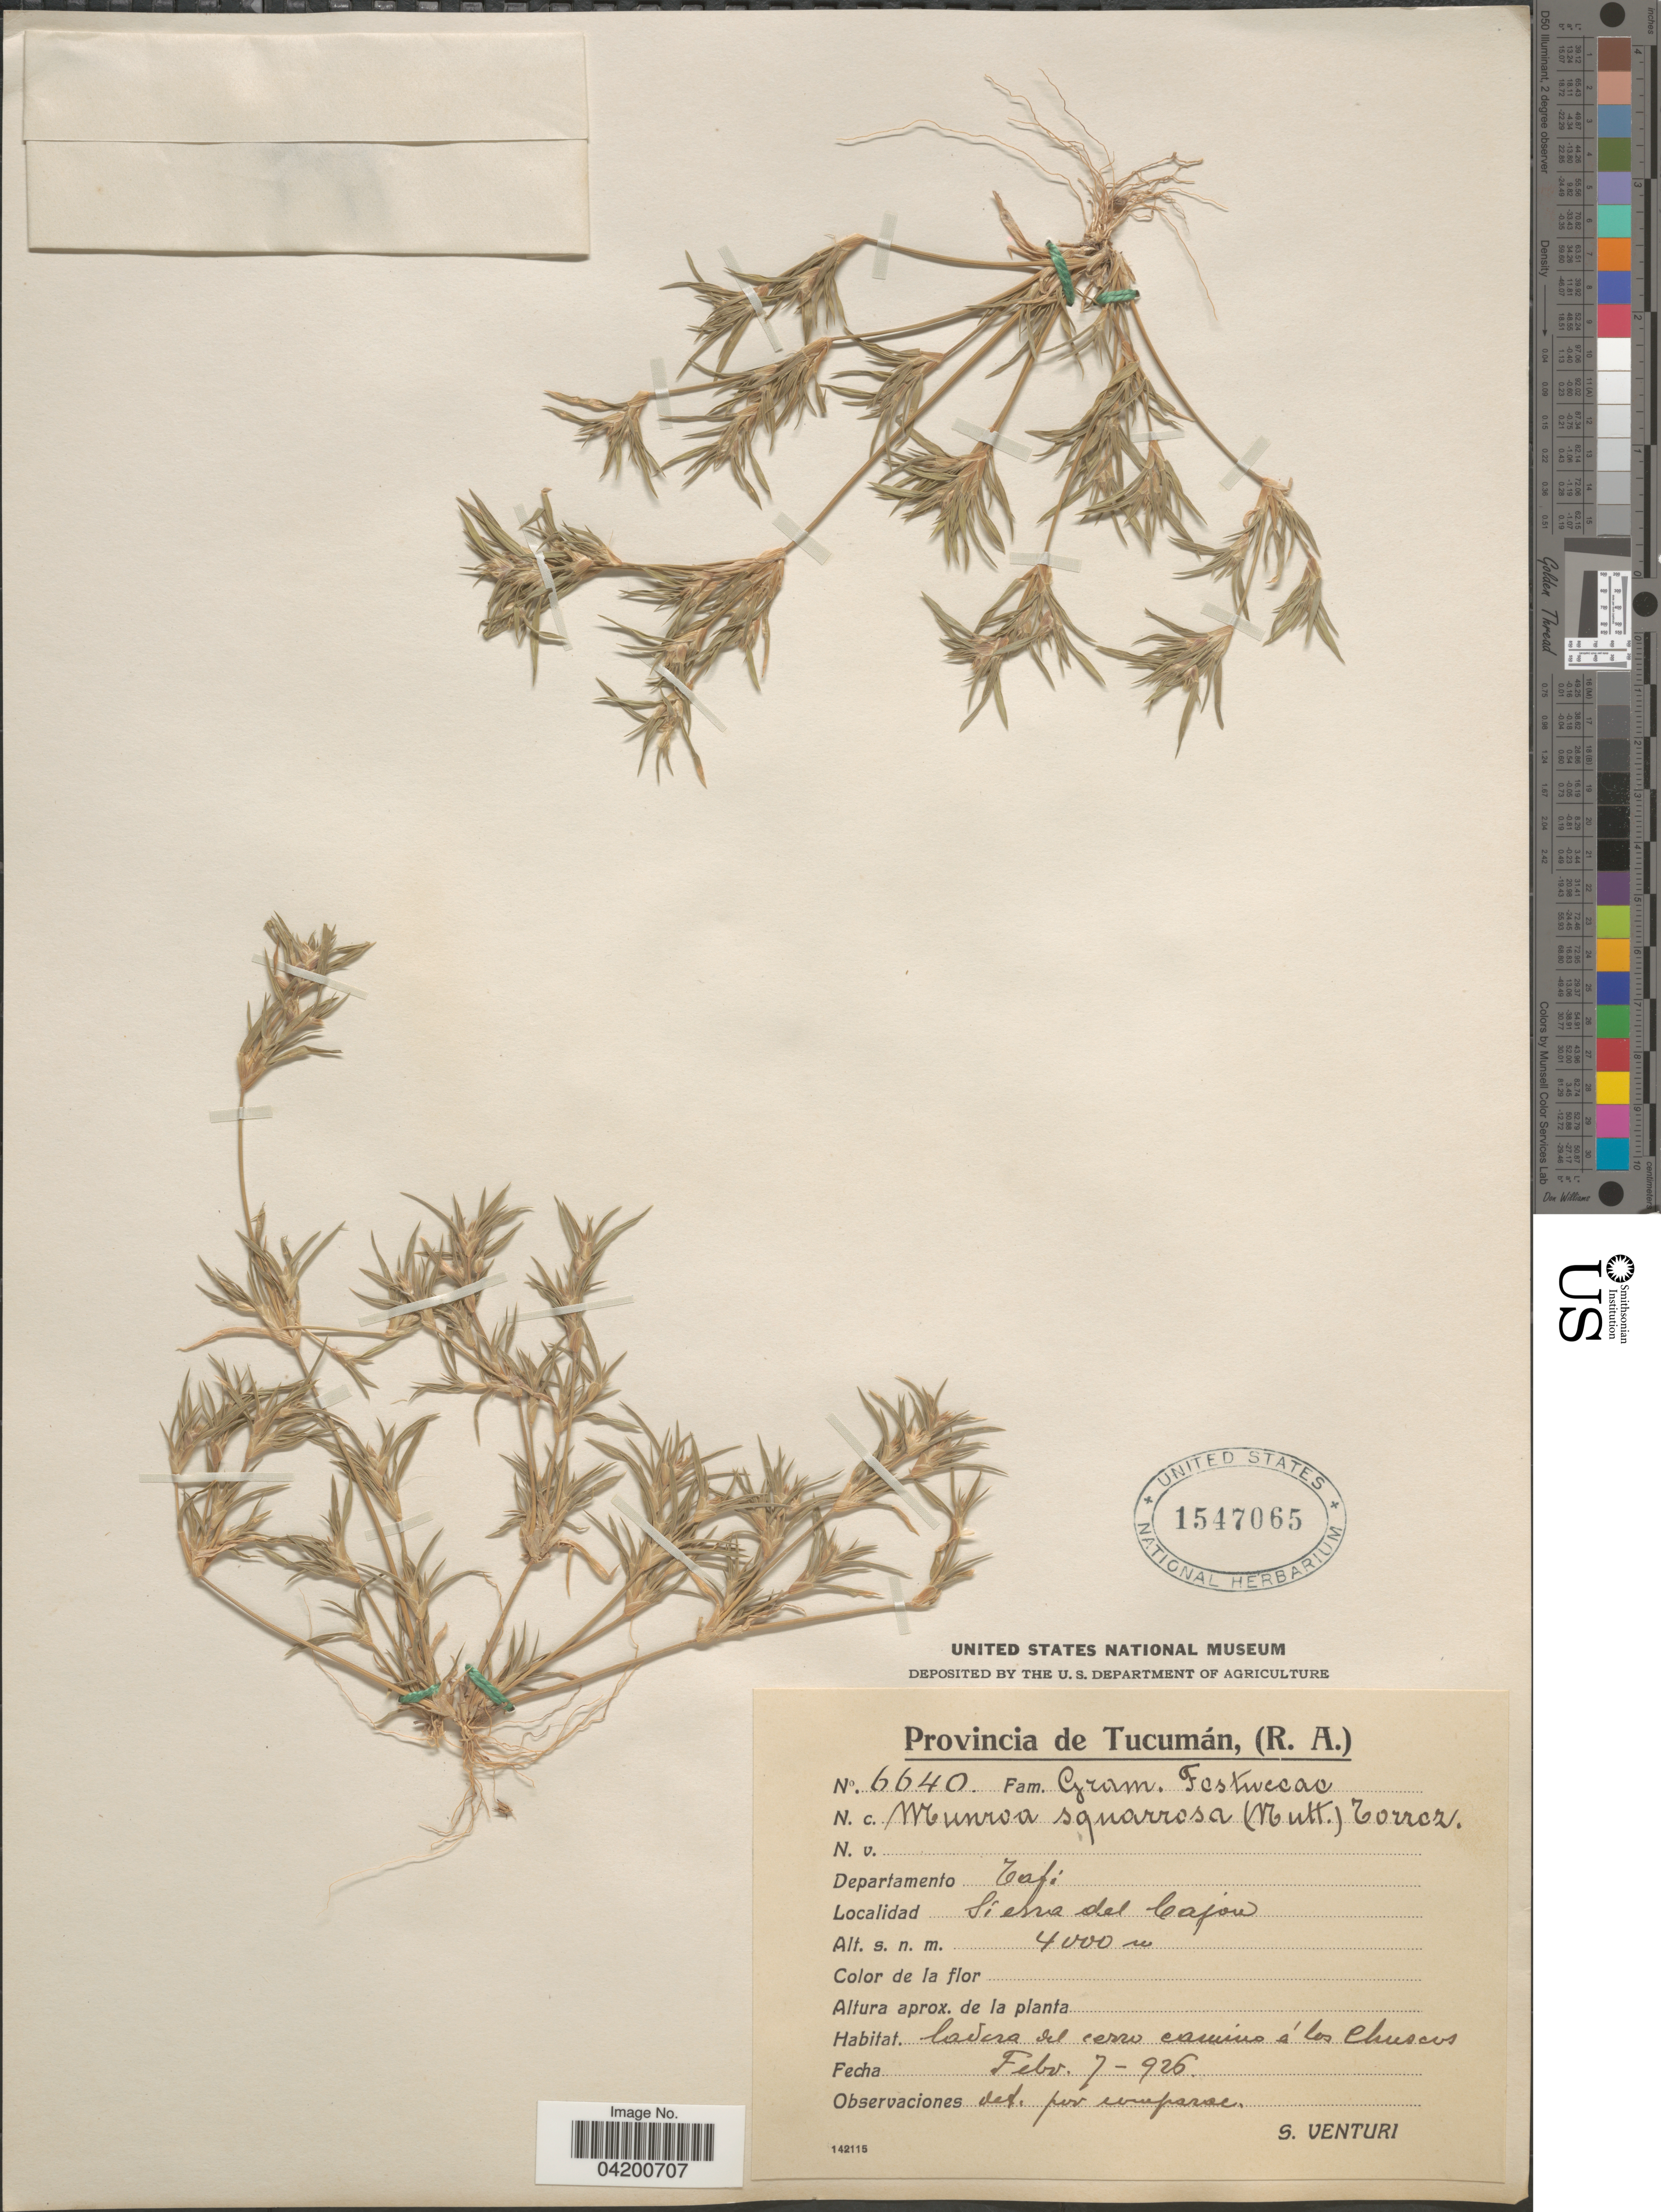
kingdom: Plantae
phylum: Tracheophyta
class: Liliopsida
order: Poales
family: Poaceae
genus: Munroa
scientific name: Munroa mendocina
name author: Phil.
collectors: S. Venturi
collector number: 6640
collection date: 1926-02-07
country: Argentina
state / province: Tucuman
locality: (R.A.). Departamento Tafi. Sierra del Cajon.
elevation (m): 4000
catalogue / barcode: US 1547065